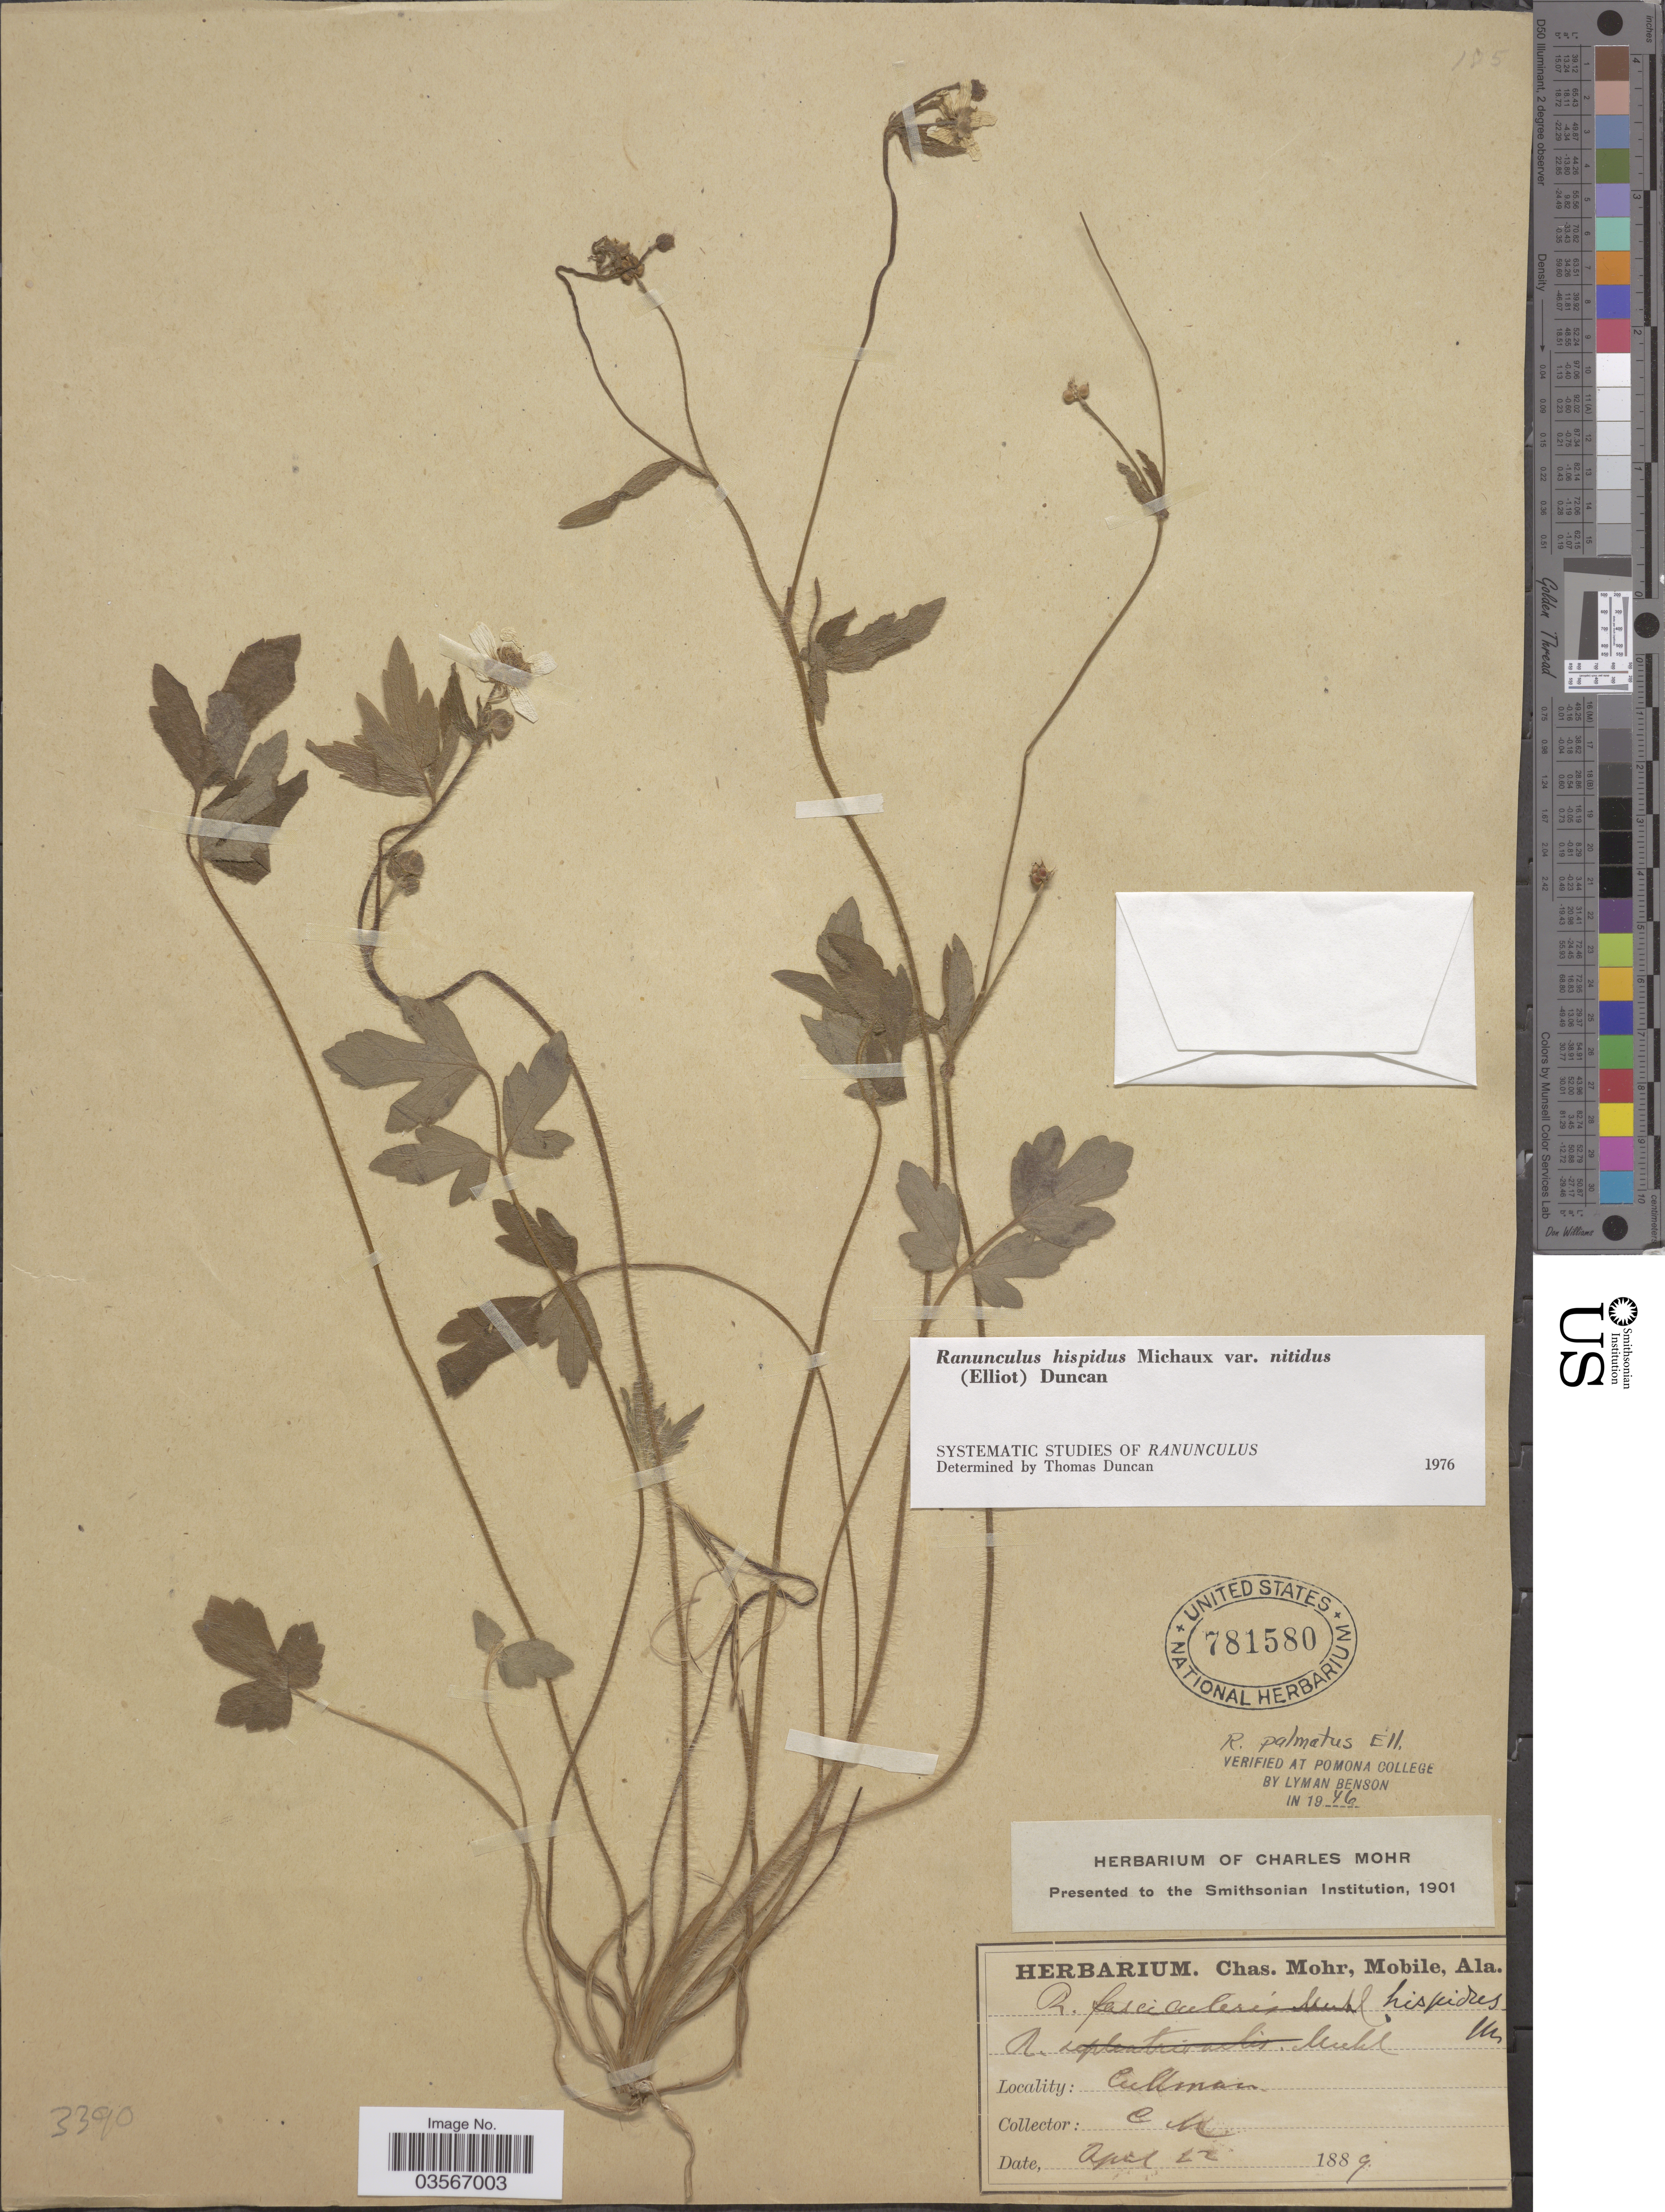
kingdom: Plantae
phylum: Tracheophyta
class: Magnoliopsida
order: Ranunculales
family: Ranunculaceae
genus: Ranunculus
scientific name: Ranunculus hispidus var. nitidus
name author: (Chapm.) T. Duncan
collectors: Mohr, C. T. (herbarium)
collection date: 1889-04-22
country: United States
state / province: Alabama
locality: Cullman.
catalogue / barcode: US 781580